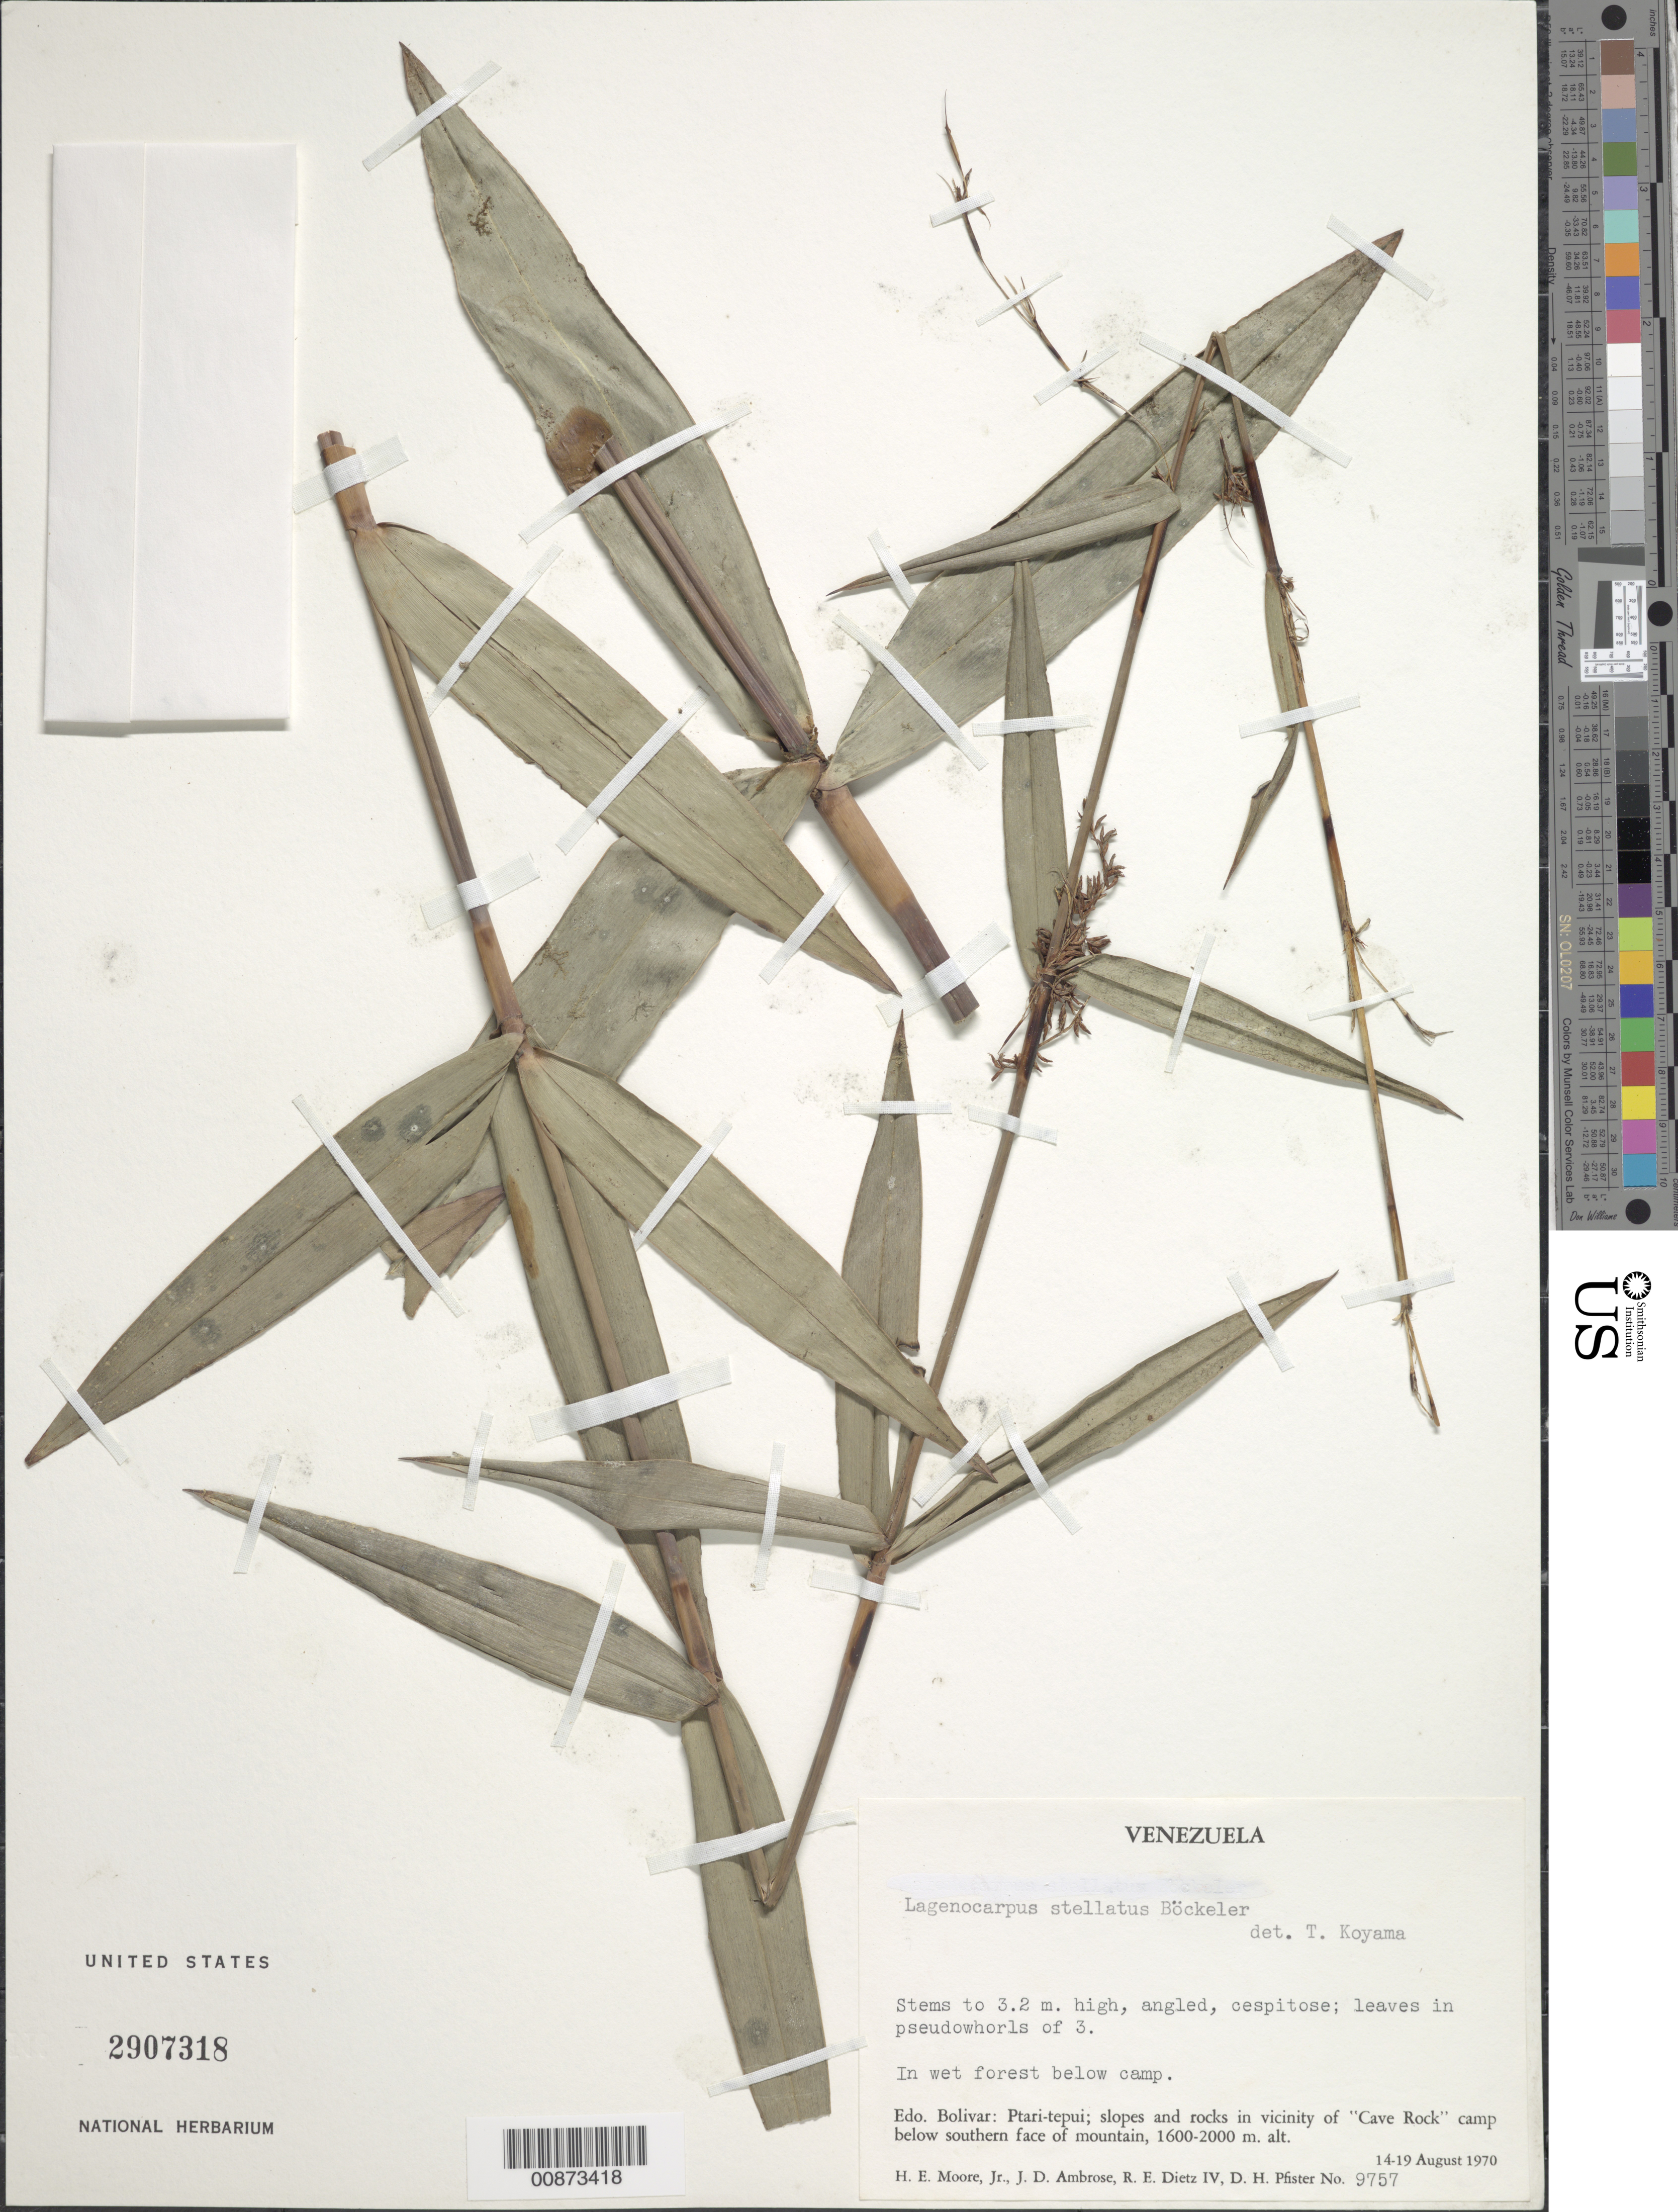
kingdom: Plantae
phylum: Tracheophyta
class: Liliopsida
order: Poales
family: Cyperaceae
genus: Didymiandrum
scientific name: Didymiandrum stellatum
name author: (Boeckeler) Gilly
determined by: Strong, Mark T., (BOT), Smithsonian Institution - National Museum of Natural History (UNITED STATES)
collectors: H. E. Moore, J. D. Ambrose, R. Dietz & D. H. Pfister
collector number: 9757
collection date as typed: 14-Aug-70 to 19-Aug-70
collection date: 1970-08-14/1970-08-19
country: Venezuela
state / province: Bolívar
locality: Ptari-tepuí, vicinity of "Cave Rock" camp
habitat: Wet forest below camp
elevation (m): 1600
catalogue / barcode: US 2907318